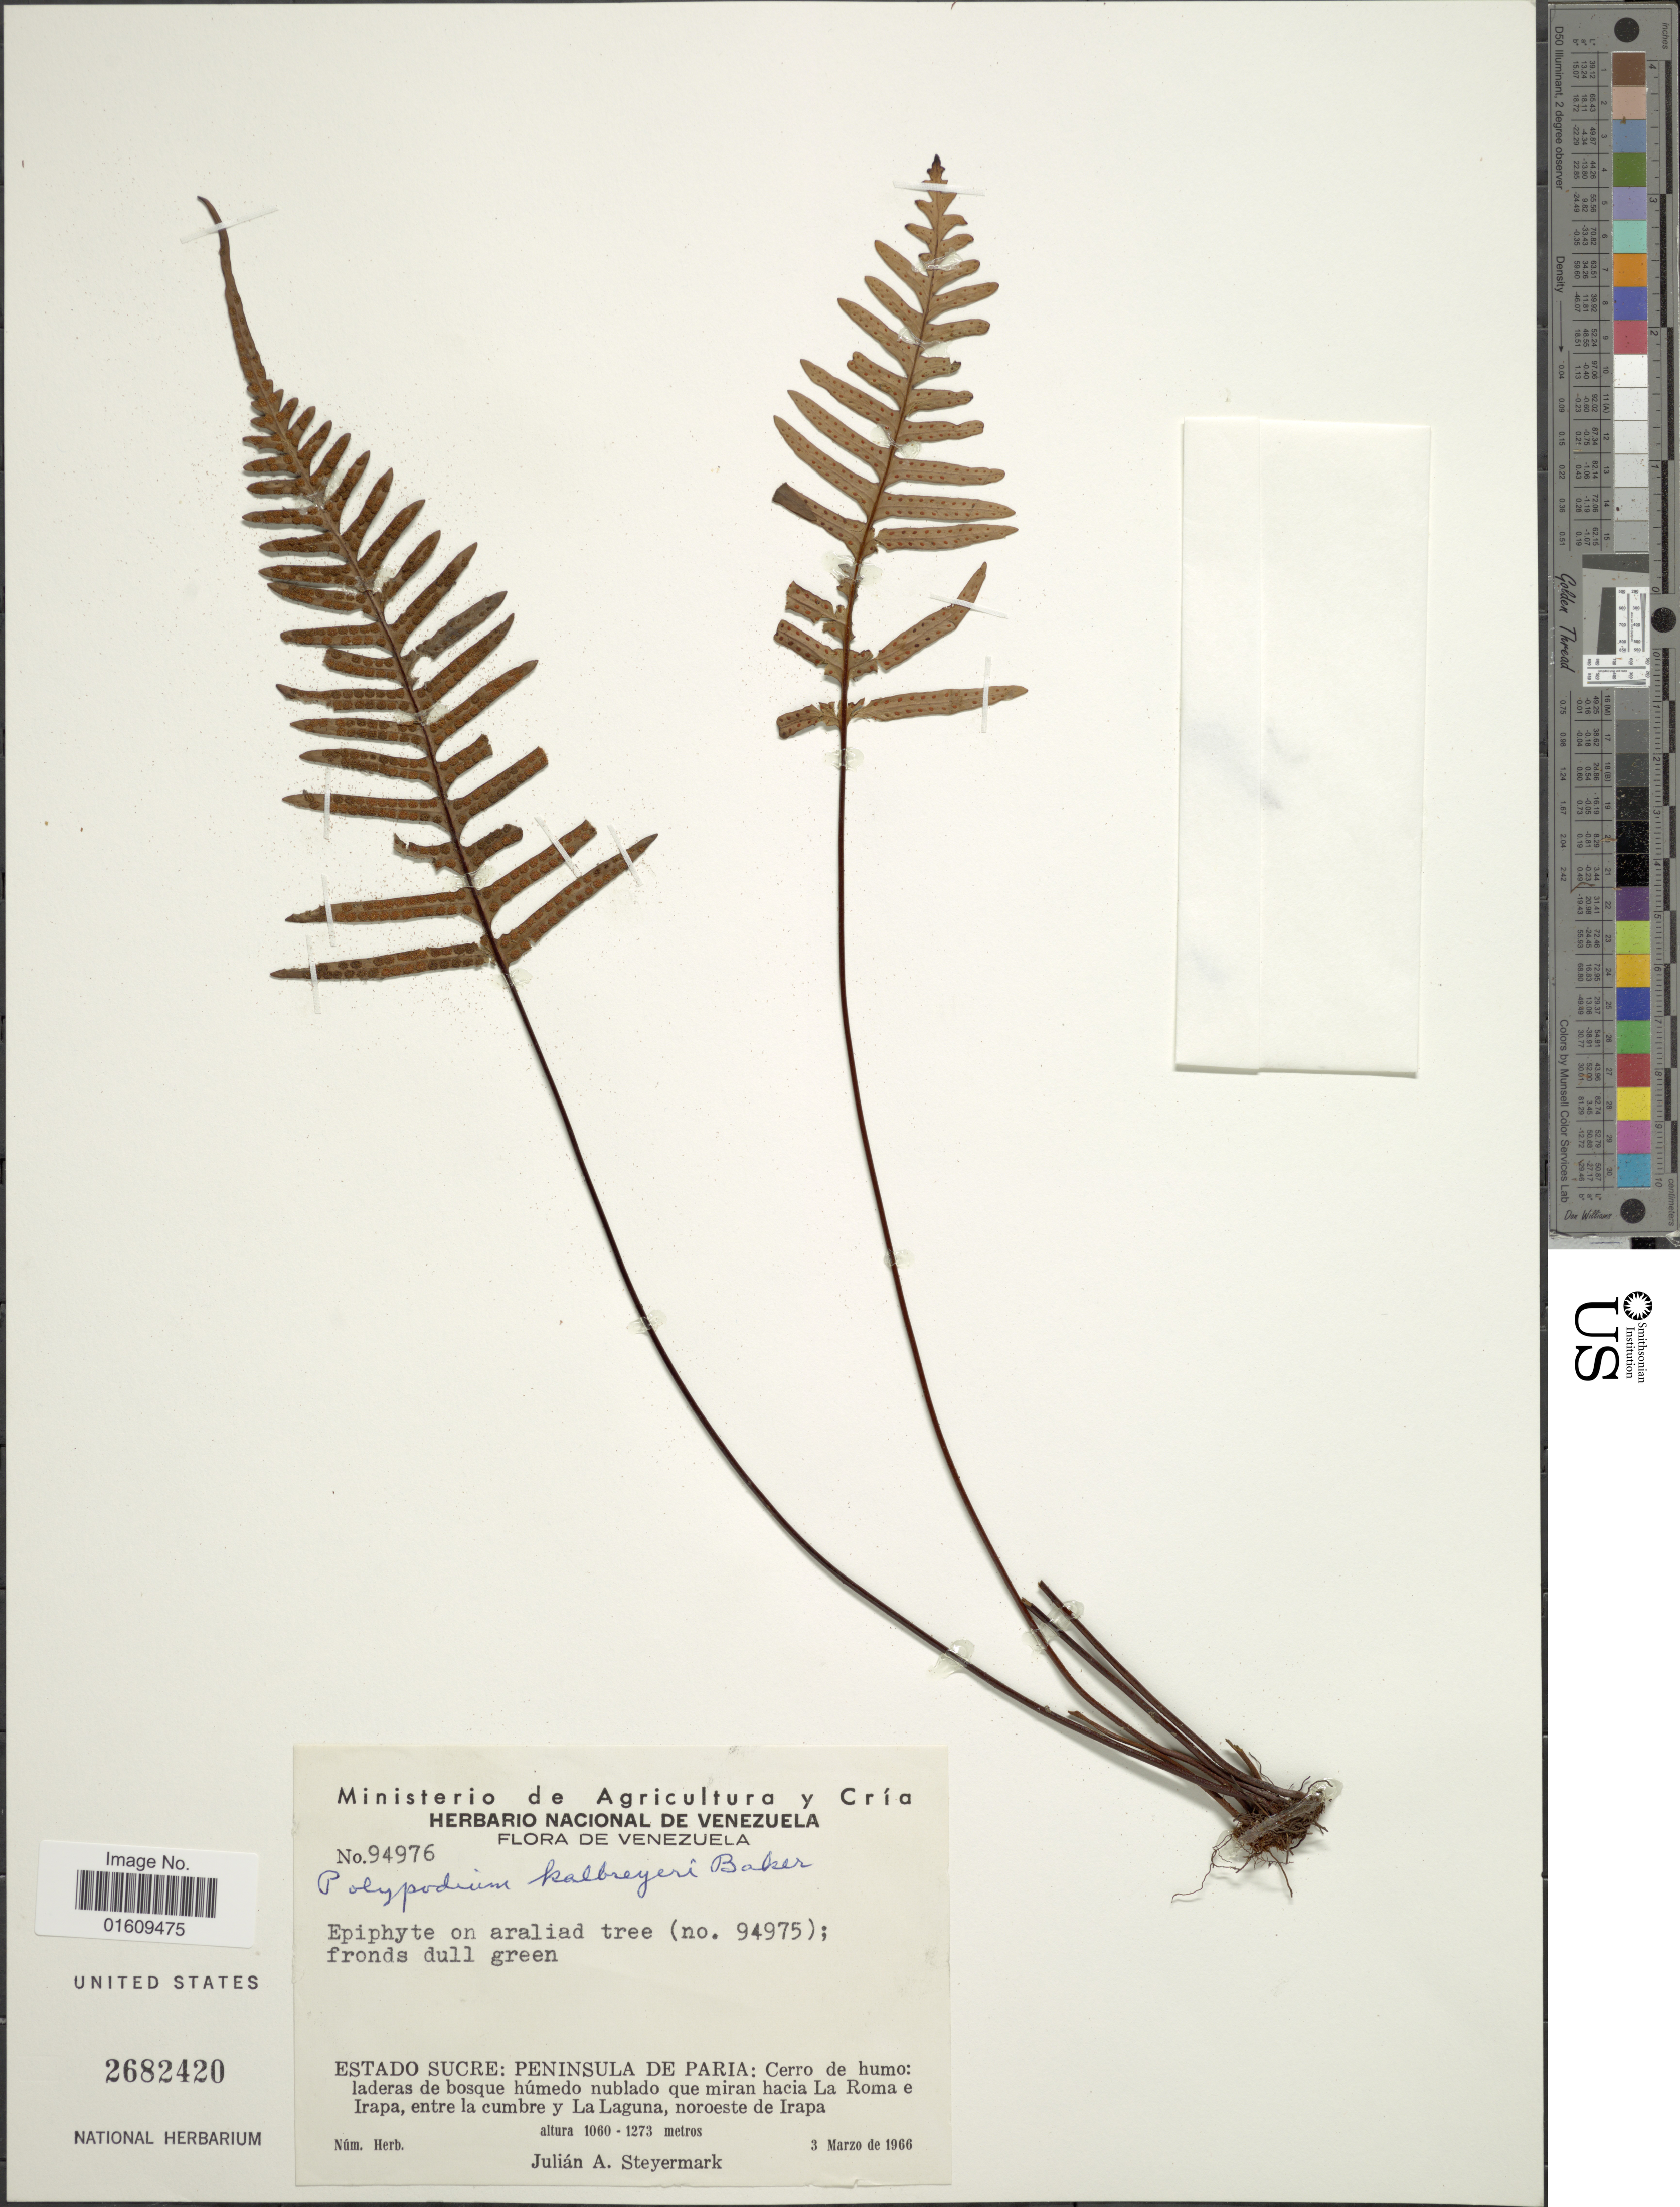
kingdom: Plantae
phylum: Tracheophyta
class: Polypodiopsida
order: Polypodiales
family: Polypodiaceae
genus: Ceradenia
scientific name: Ceradenia kalbreyeri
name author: (Baker) L.E. Bishop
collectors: J. Steyermark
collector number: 94976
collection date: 1966-03-03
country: Venezuela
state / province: Sucre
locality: Venezuela, Estrado Sucre: Peninsula de Paria: cerro de humo: laderas de bosque húmedo nublado que miran hacia La Roma e Irapa, entre la cumbre y La Laguna, noroeste de Irapa.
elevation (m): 1060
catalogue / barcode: US 2682420